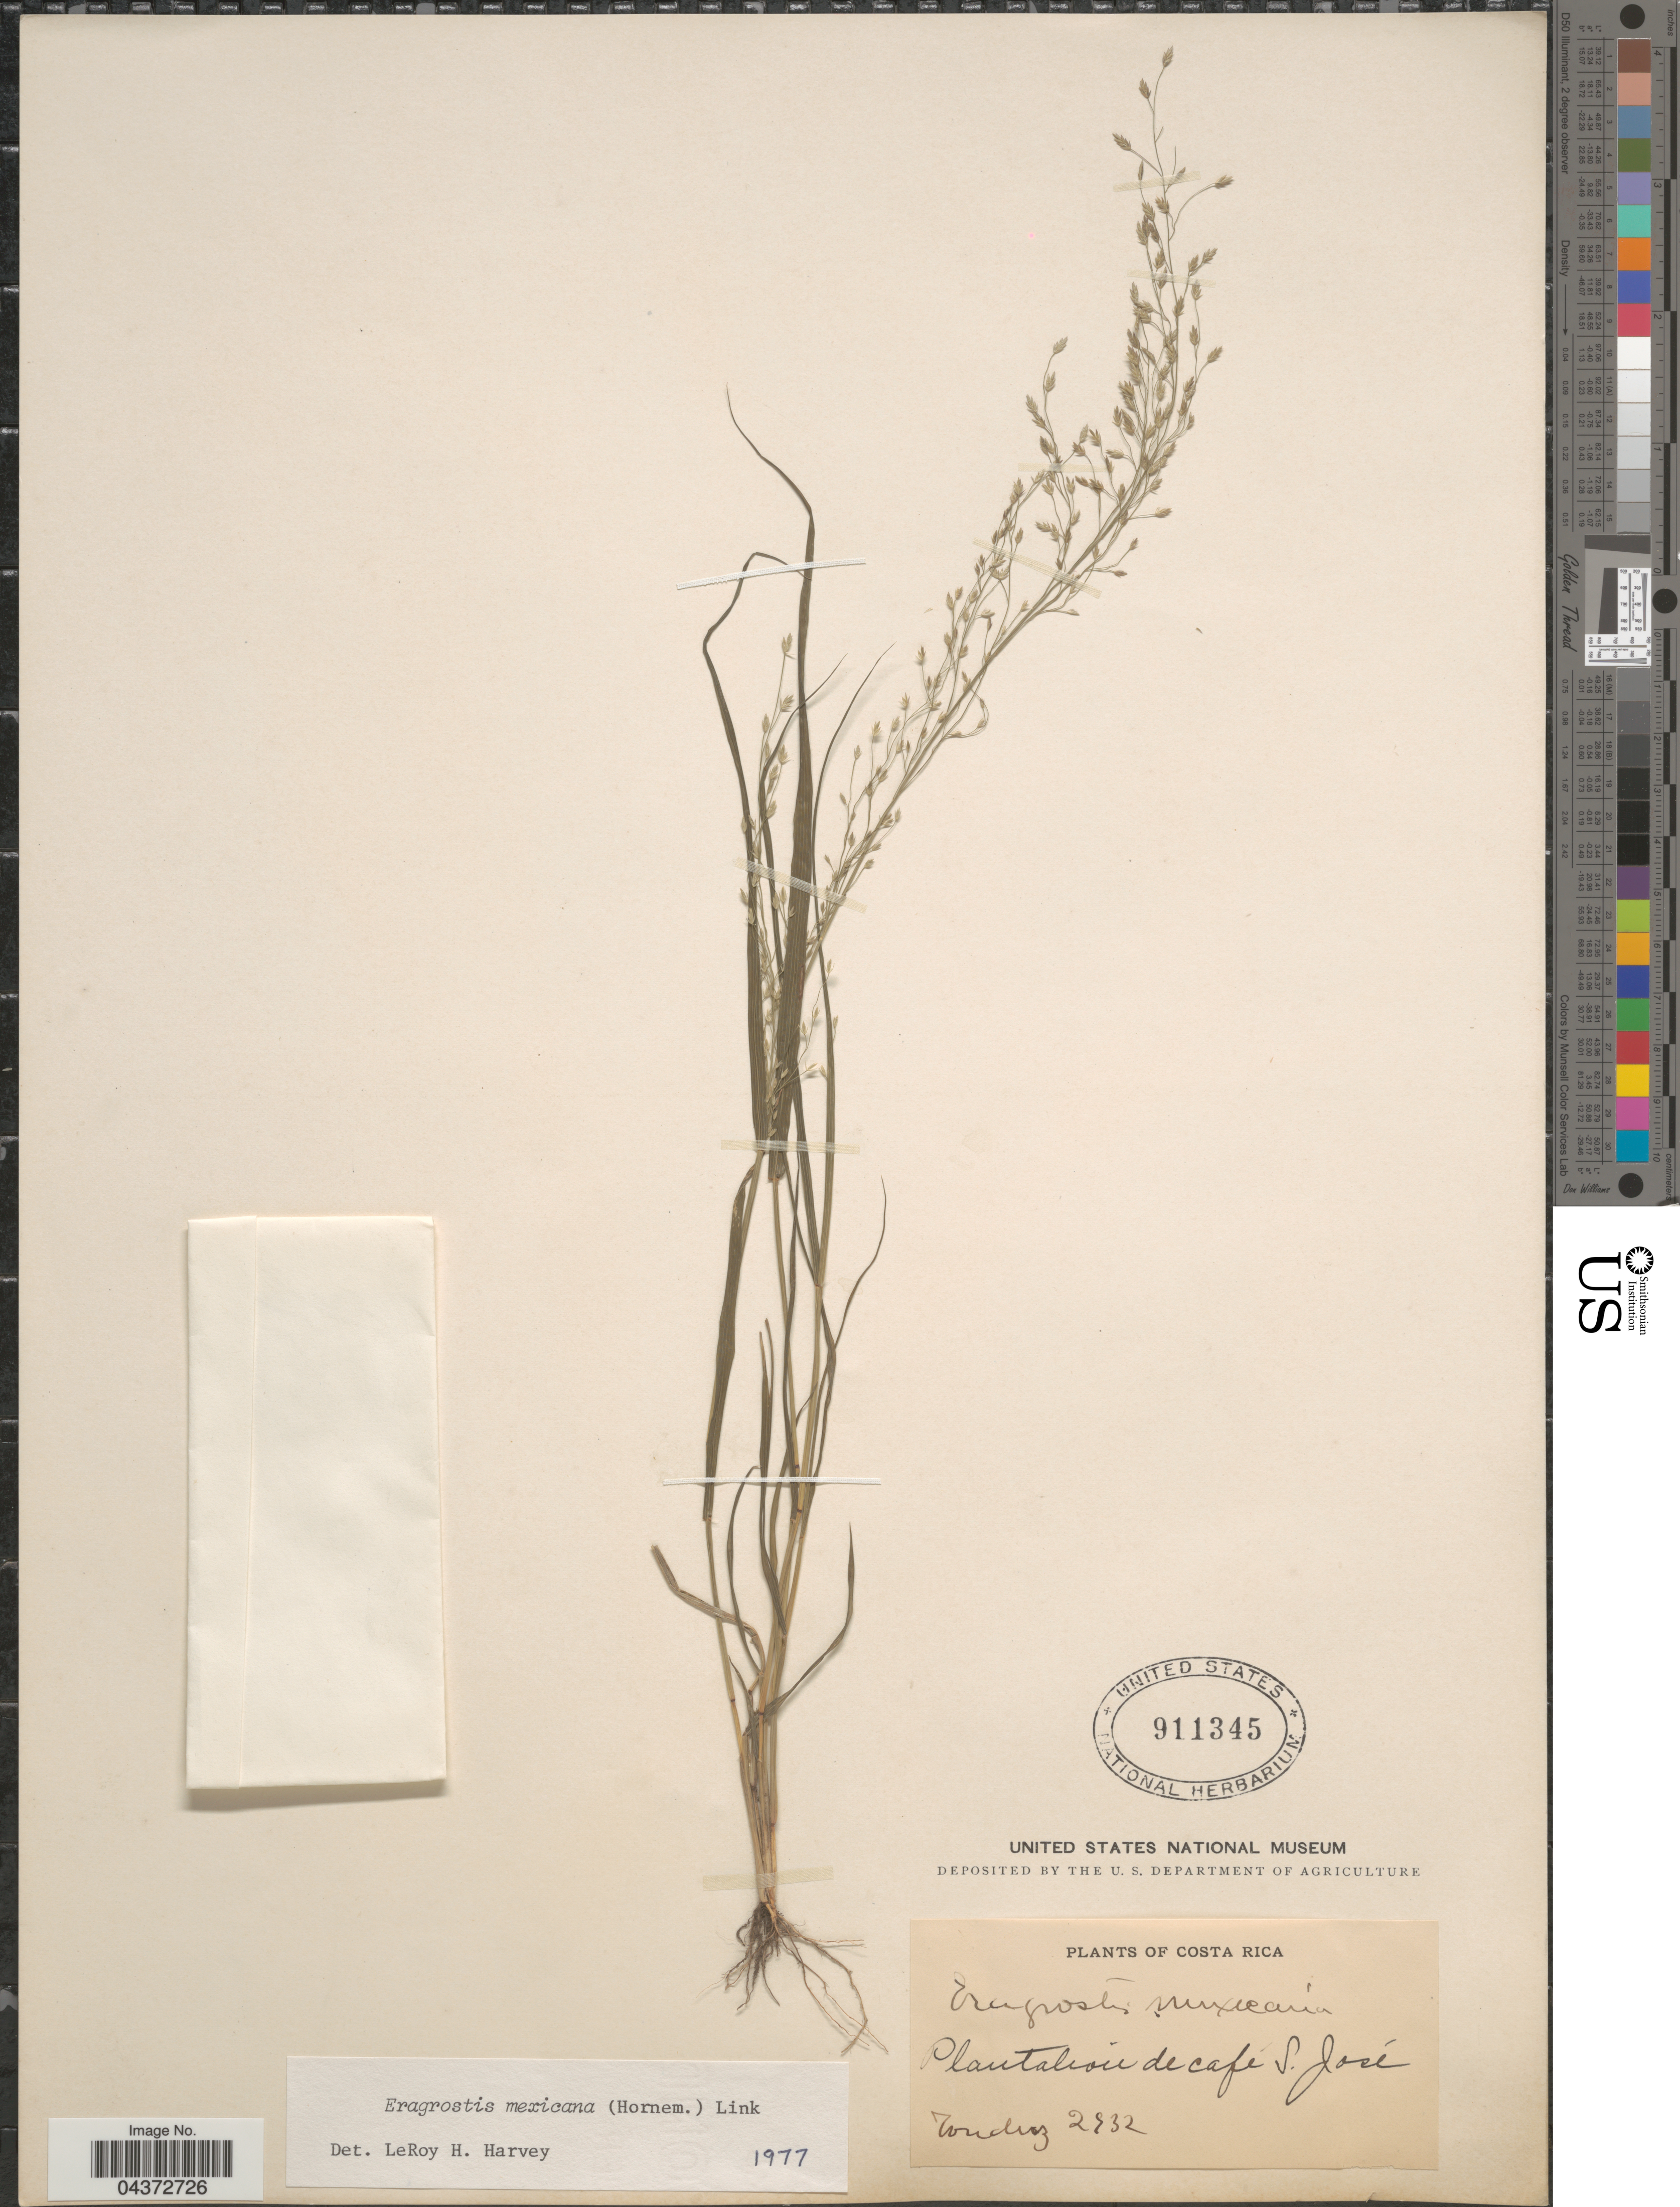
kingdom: Plantae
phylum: Tracheophyta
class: Liliopsida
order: Poales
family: Poaceae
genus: Eragrostis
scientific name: Eragrostis mexicana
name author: (Hornem.) Link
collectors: Tonduz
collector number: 2932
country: Costa Rica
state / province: San José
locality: Plantation de café S. José.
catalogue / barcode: US 911345